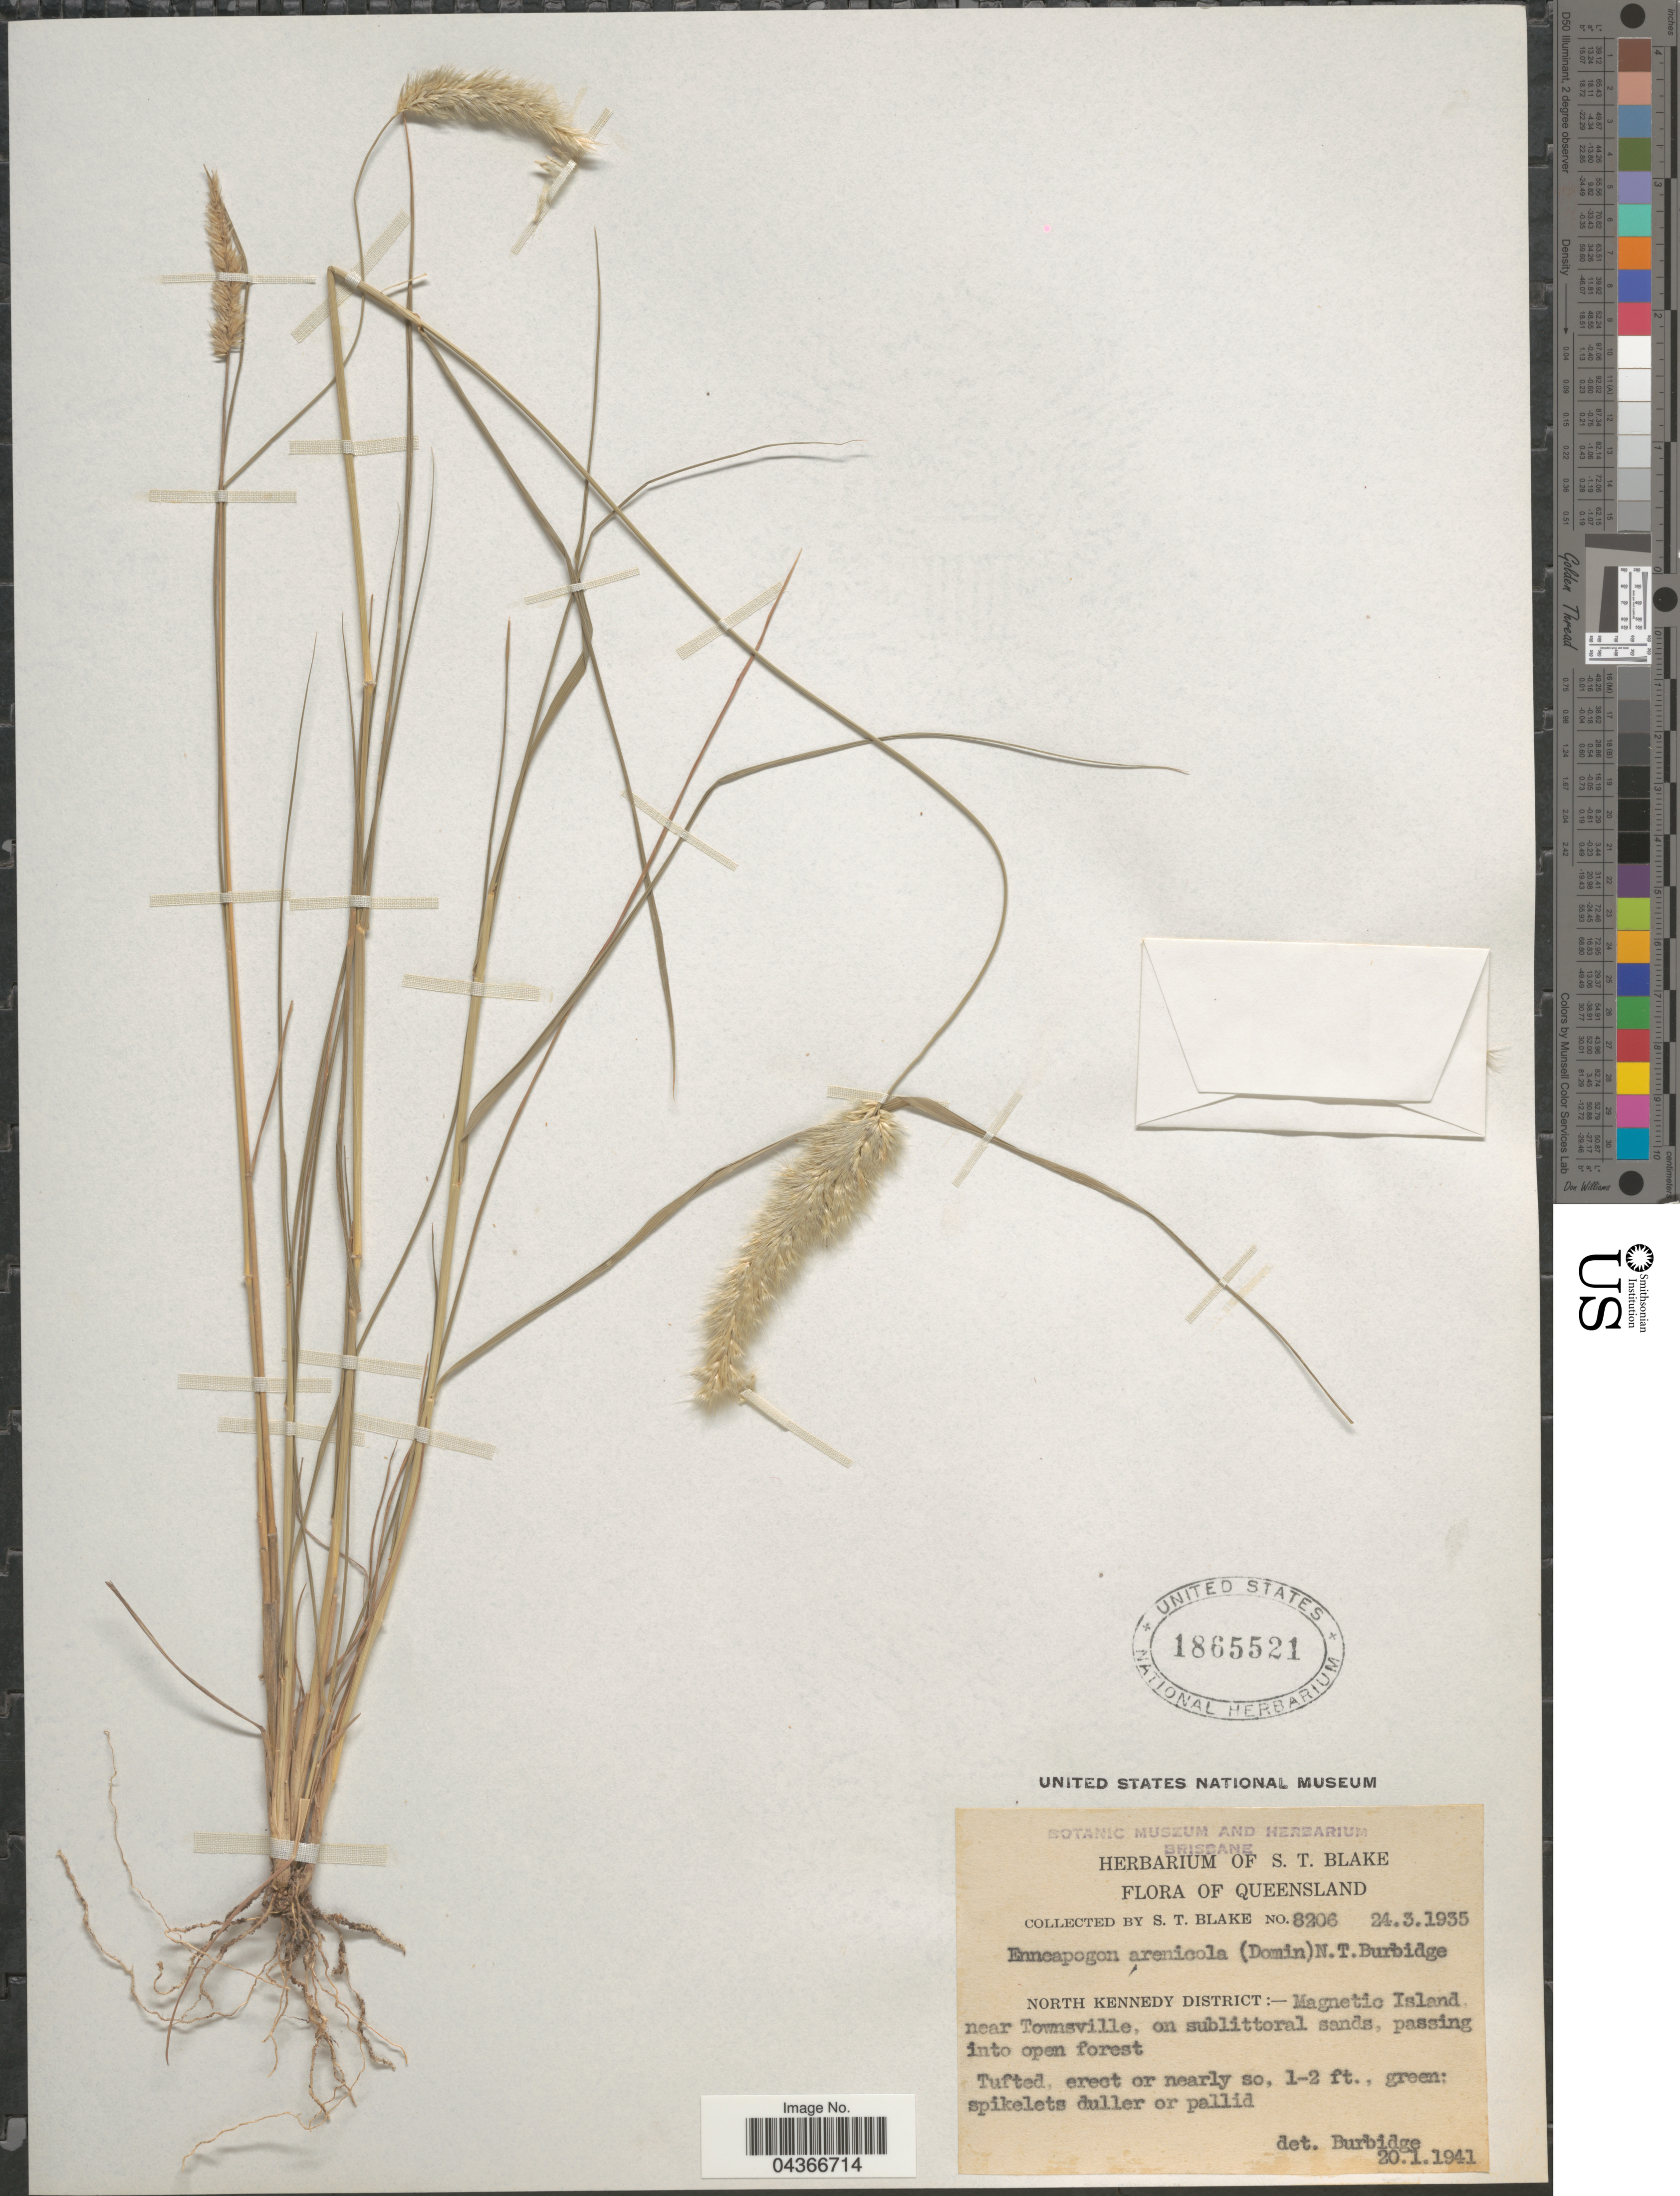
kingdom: Plantae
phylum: Tracheophyta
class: Liliopsida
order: Poales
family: Poaceae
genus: Enneapogon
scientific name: Enneapogon nigricans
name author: (R. Br.) P. Beauv.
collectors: S. T. Blake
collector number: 8206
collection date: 1935-03-24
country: Australia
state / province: Queensland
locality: North Kennedy District:- Magnetic Island, near Townsville.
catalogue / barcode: US 1865521